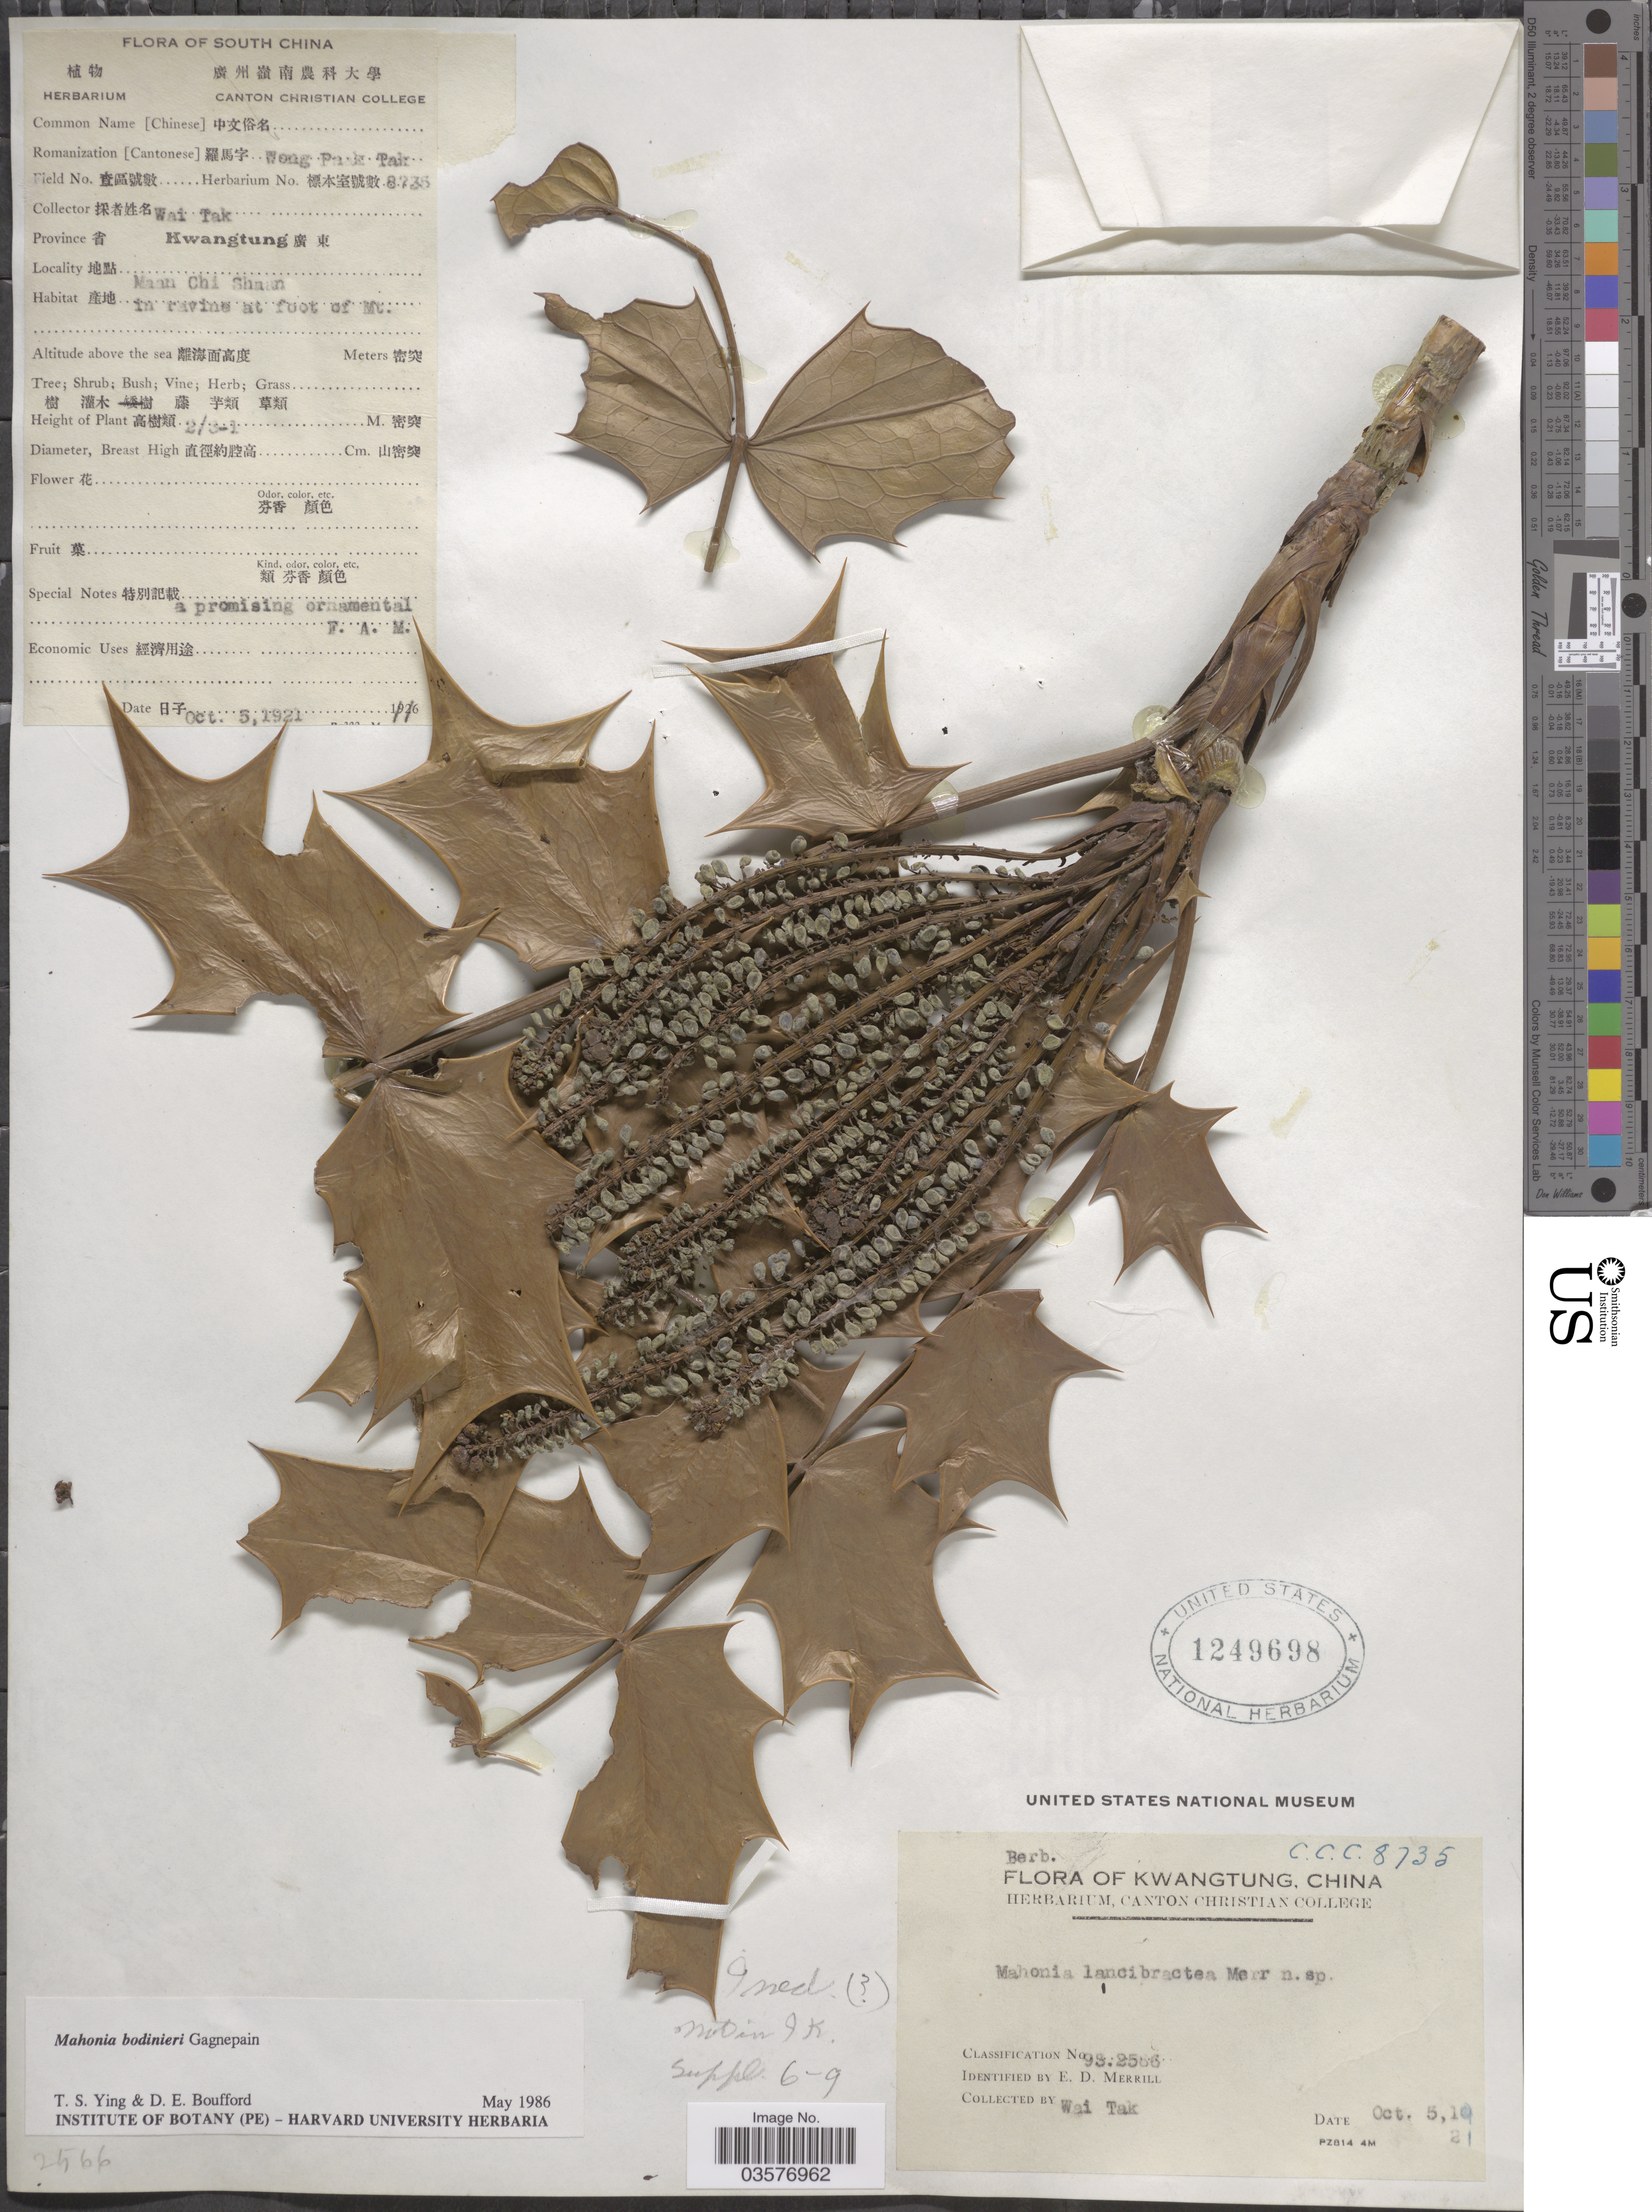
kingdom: Plantae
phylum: Tracheophyta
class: Magnoliopsida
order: Ranunculales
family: Berberidaceae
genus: Mahonia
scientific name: Mahonia bodinieri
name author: Gagnep.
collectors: W. T. Tsang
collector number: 932566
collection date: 1921-10-05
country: China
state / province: Guangdong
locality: South China. Kwangtung.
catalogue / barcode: US 1249698